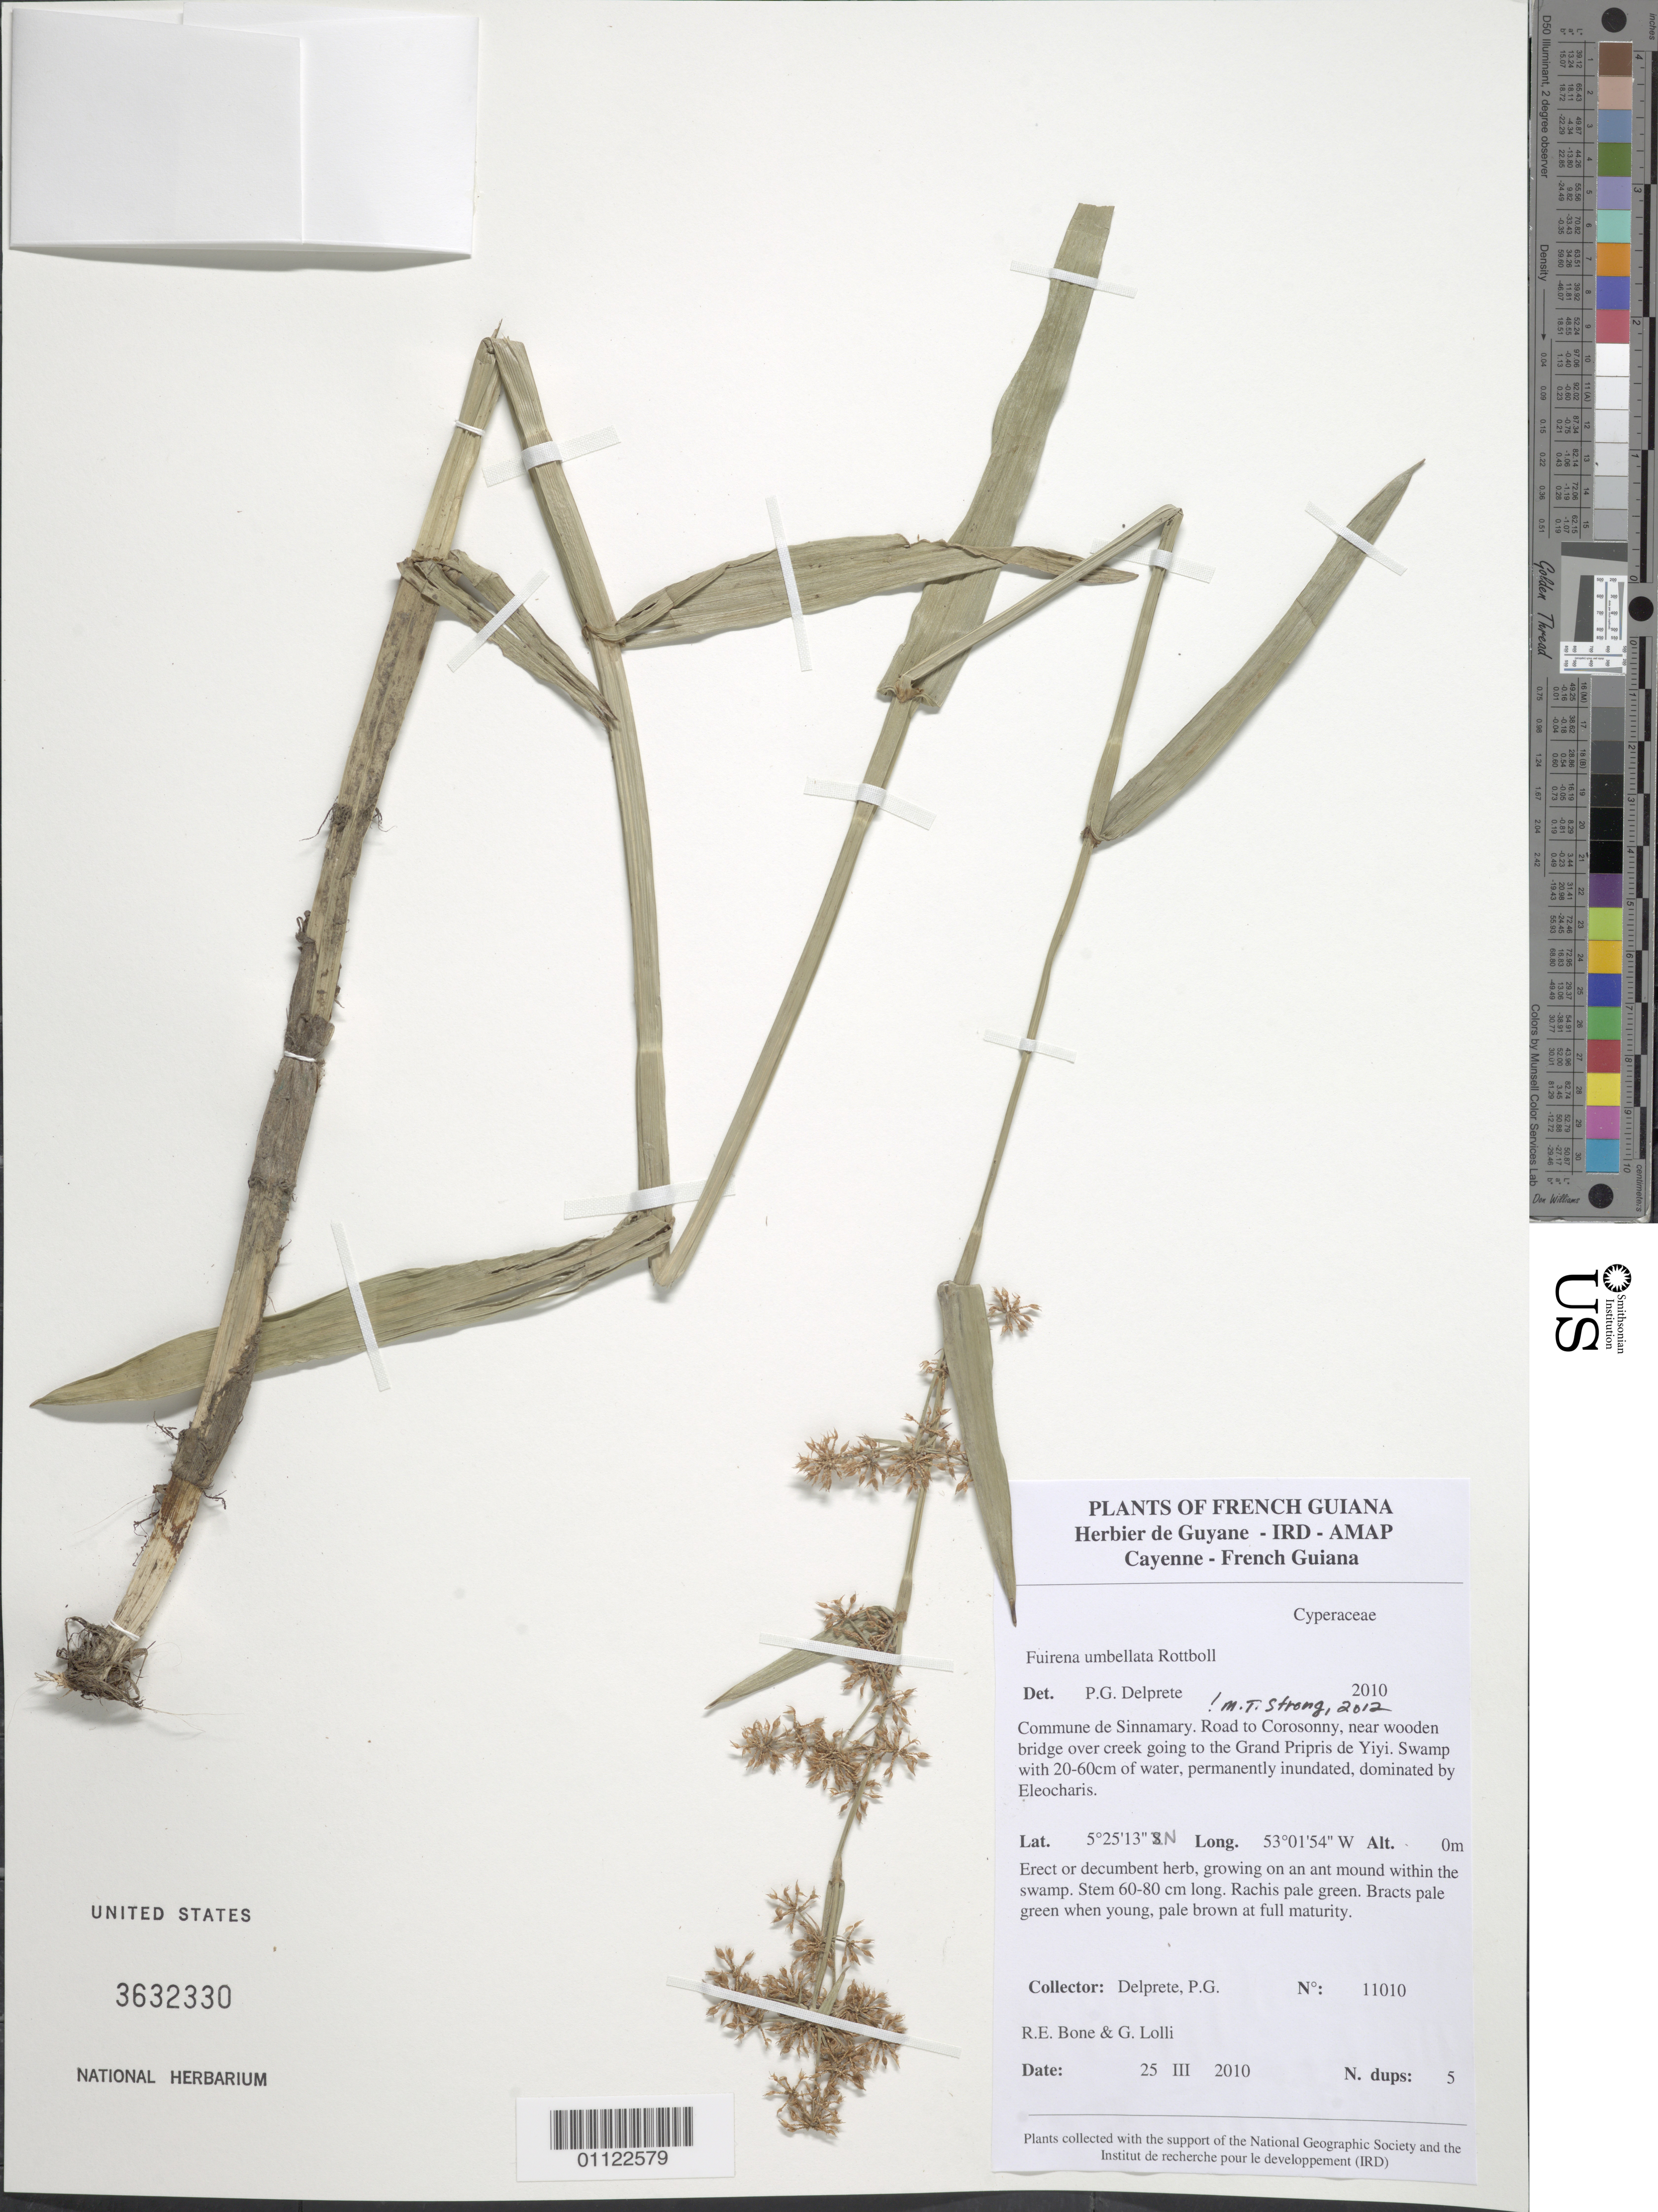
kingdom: Plantae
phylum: Tracheophyta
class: Liliopsida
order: Poales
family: Cyperaceae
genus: Fuirena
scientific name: Fuirena umbellata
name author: Rottb.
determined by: Strong, M. T., (US), Smithsonian Institution - National Museum of Natural History (UNITED STATES)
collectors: P. G. Delprete, R. Bone & G. Lolli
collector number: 11010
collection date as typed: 25-Mar-10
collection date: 1910-03-25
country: French Guiana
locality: Commune de Sinnamary. Road to Corosonny, near wooden bridge over creek going to the Grand Pripris de Yiyi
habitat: Swamp with 20-60cm of water, permanently inundated, dominated by Eleocharis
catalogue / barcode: US 3632330